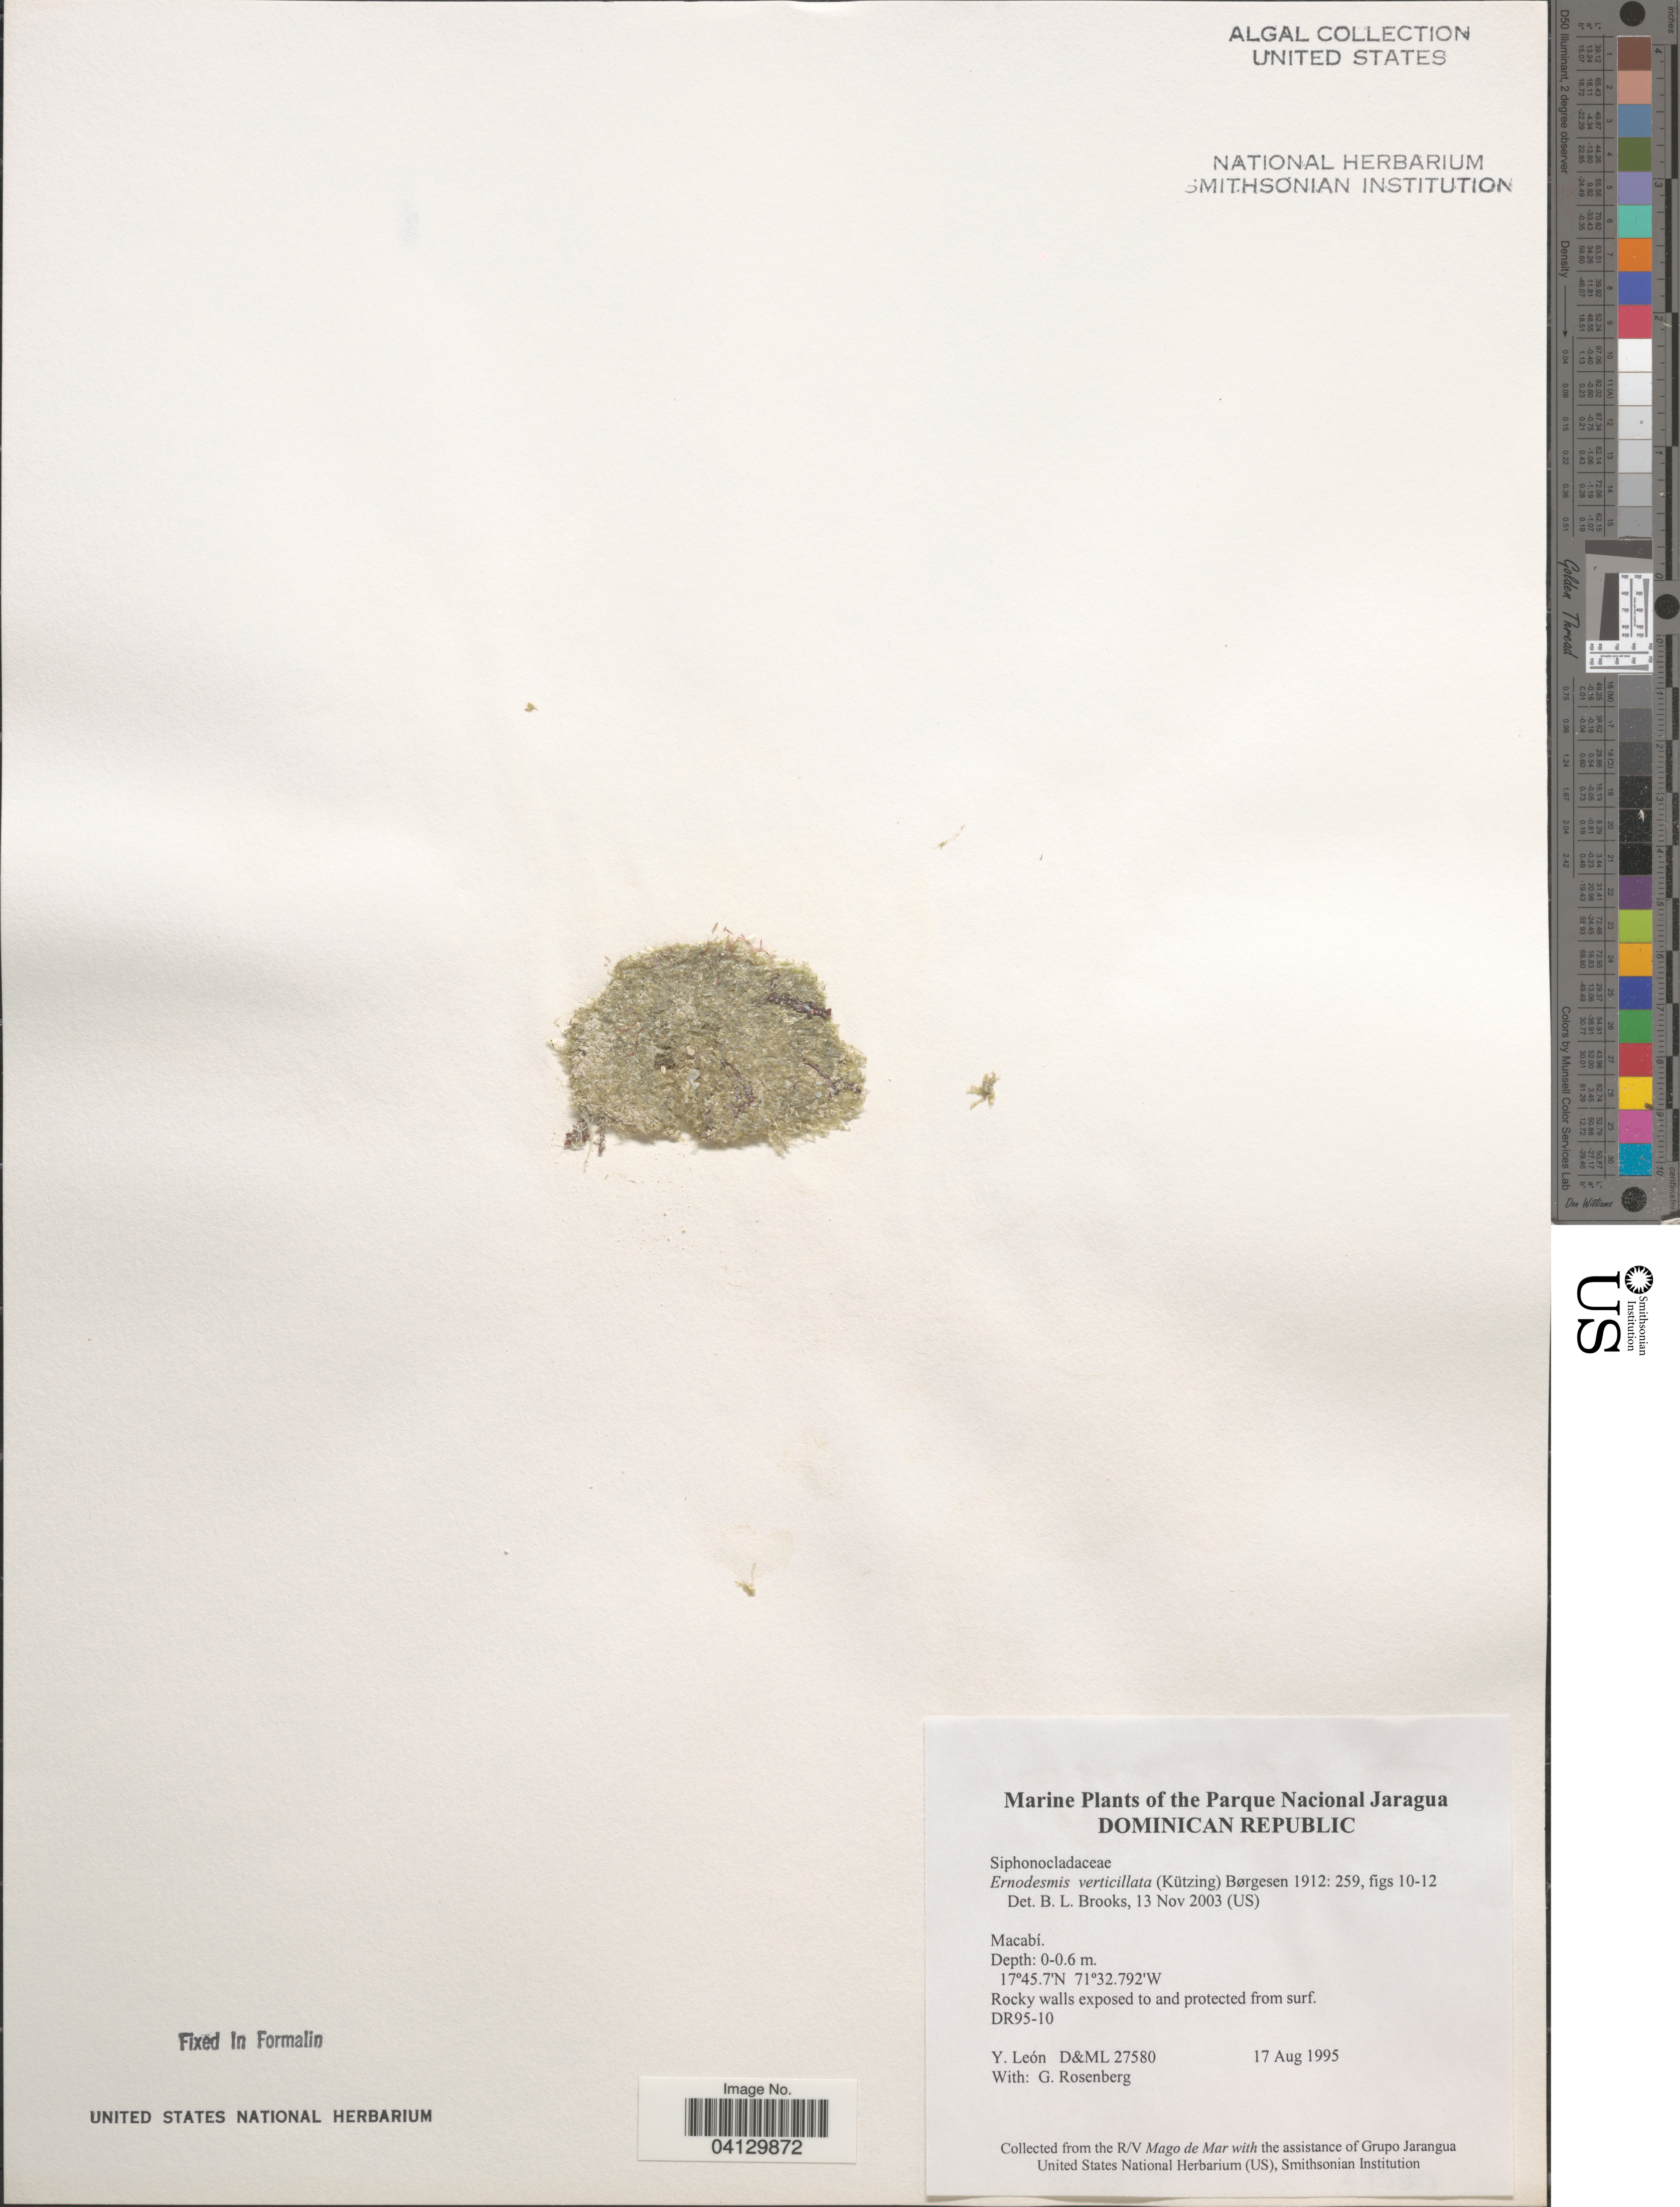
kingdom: Plantae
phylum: Chlorophyta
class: Ulvophyceae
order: Siphonocladales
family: Siphonocladaceae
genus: Ernodesmis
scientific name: Ernodesmis verticillata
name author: (Kütz.) Børgesen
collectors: Y. León & G. Rosenberg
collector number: D&ML27580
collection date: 1995-08-17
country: Dominican Republic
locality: Parque Nacional Jaragua. Macabí. DR95-10.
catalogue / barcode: US 328870